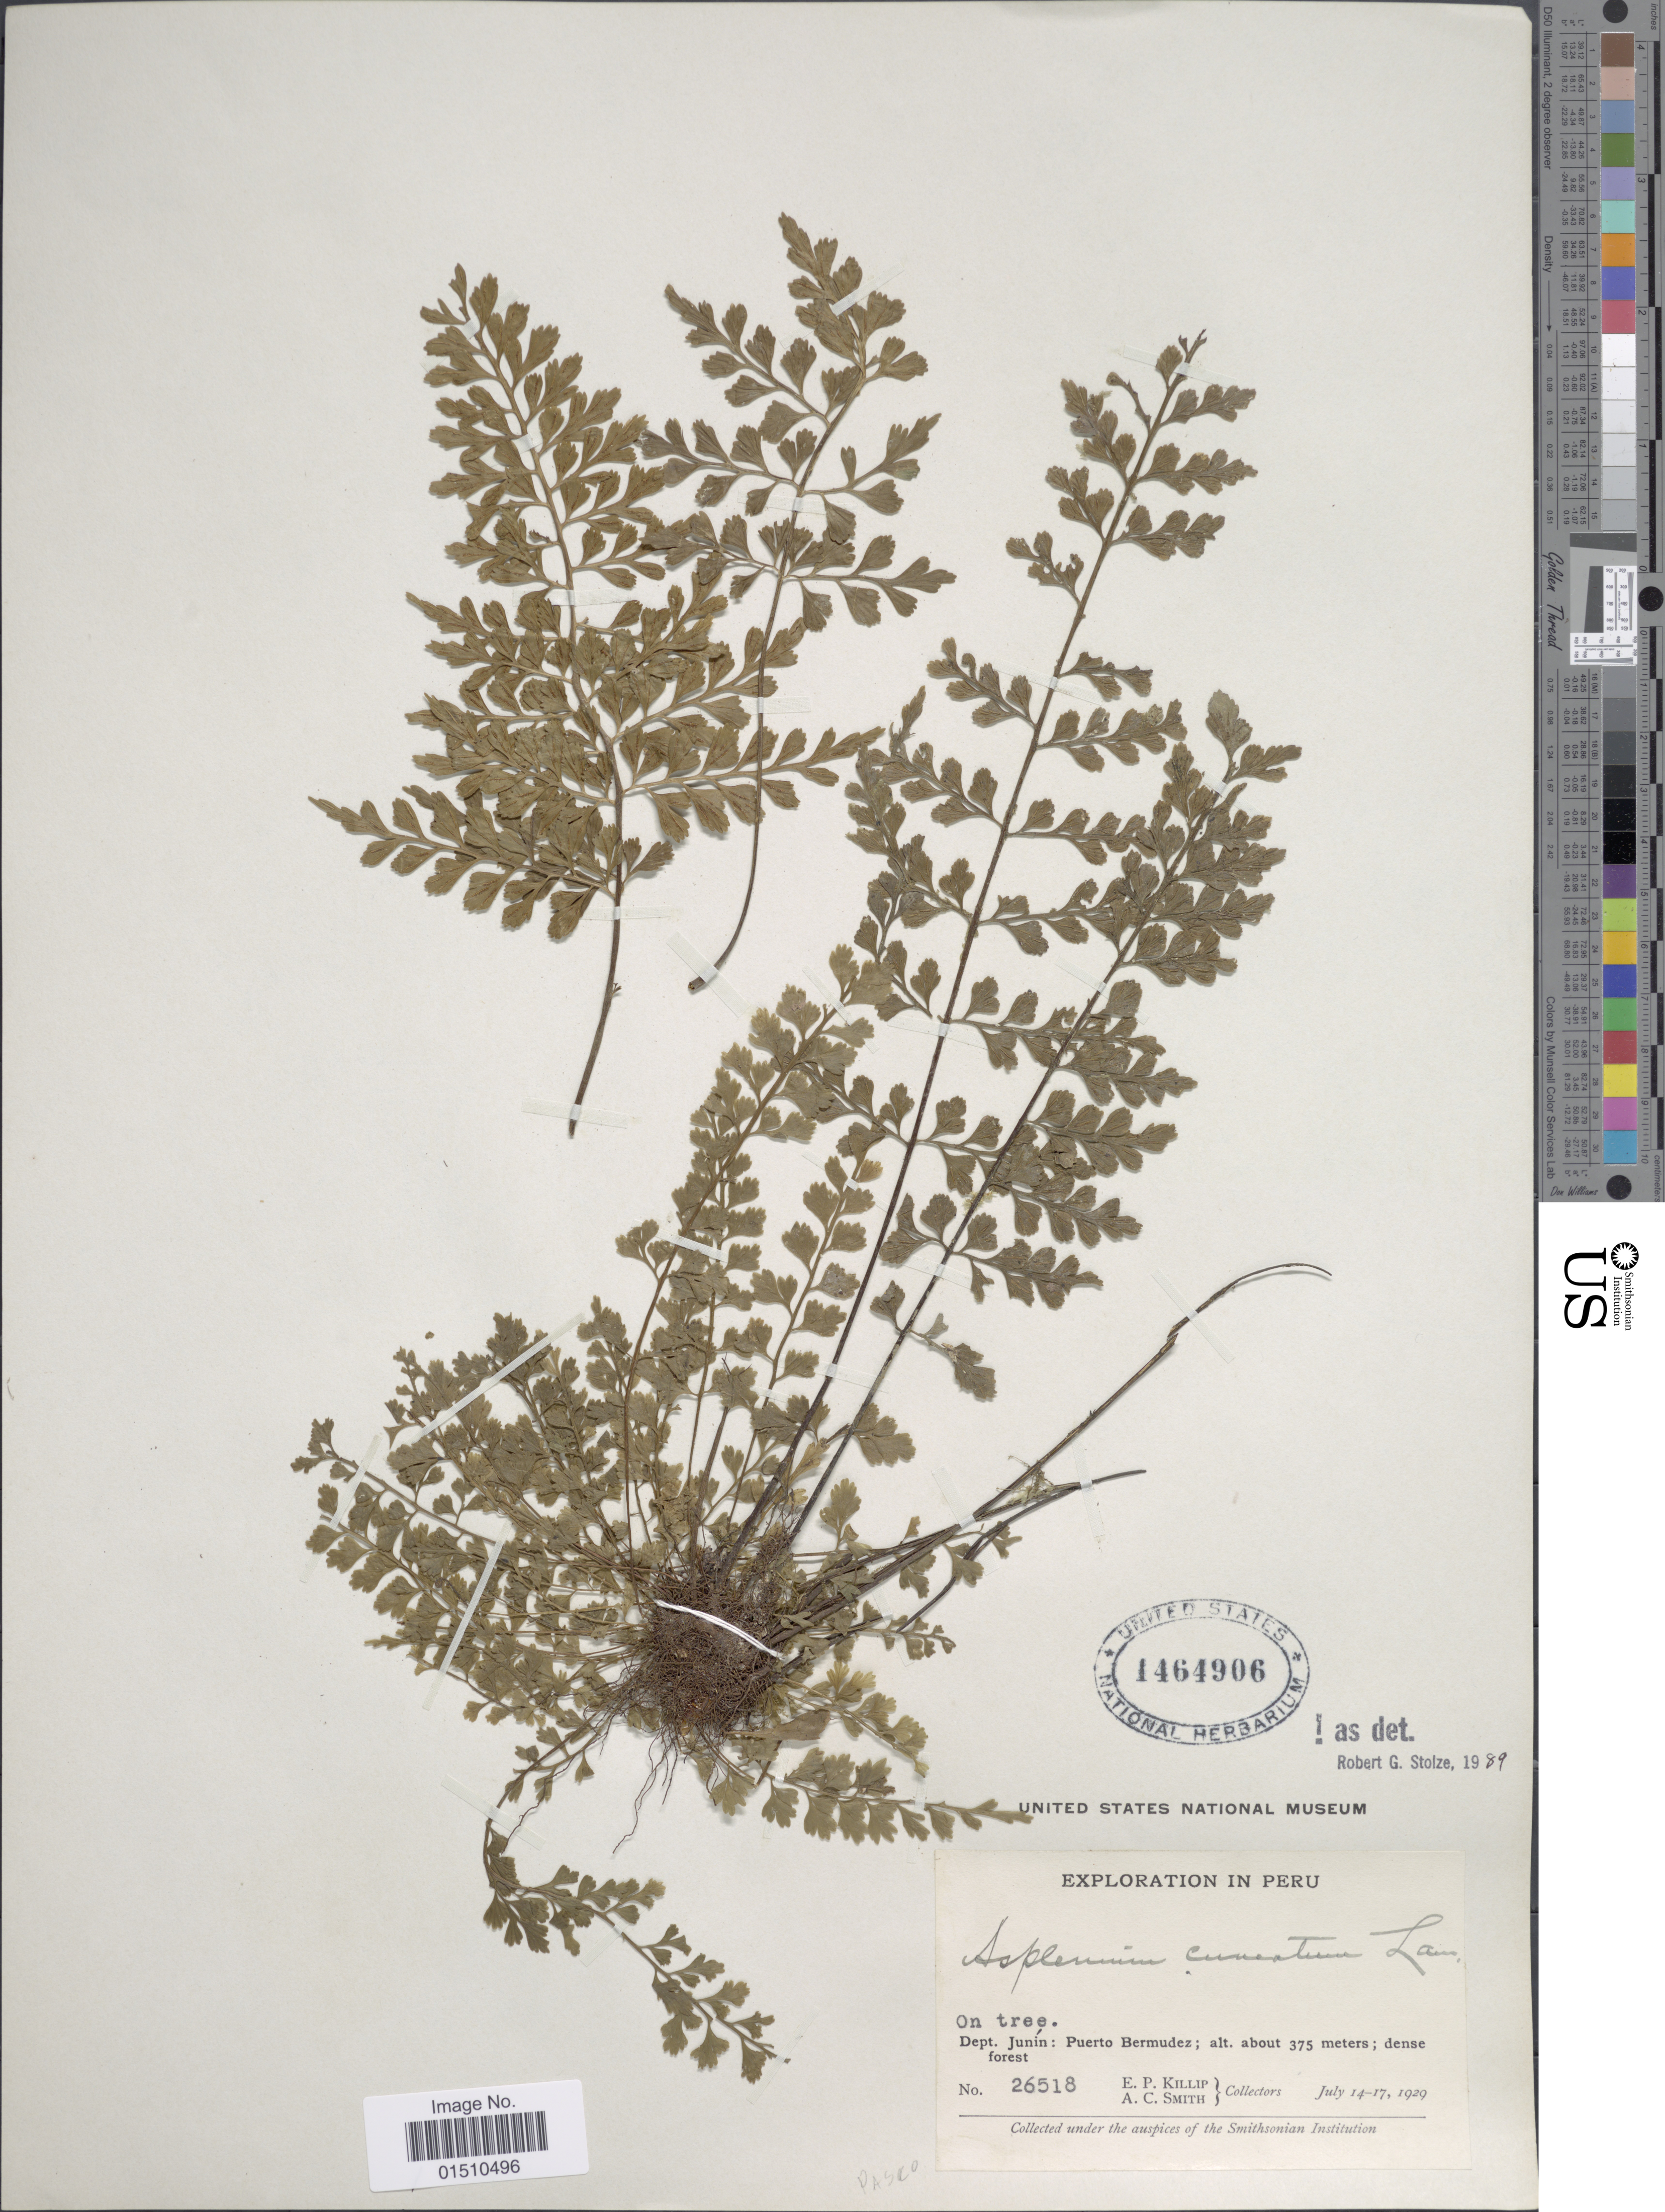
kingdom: Plantae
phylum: Tracheophyta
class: Polypodiopsida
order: Polypodiales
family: Aspleniaceae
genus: Asplenium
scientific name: Asplenium cuneatum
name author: Lam.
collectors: E. P. Killip & A. C. Smith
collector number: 26518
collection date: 1929-07-14/1929-07-17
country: Peru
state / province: Junín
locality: Peru, Dept. Junín: Puerto Bermudez.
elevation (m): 375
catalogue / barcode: US 1464906